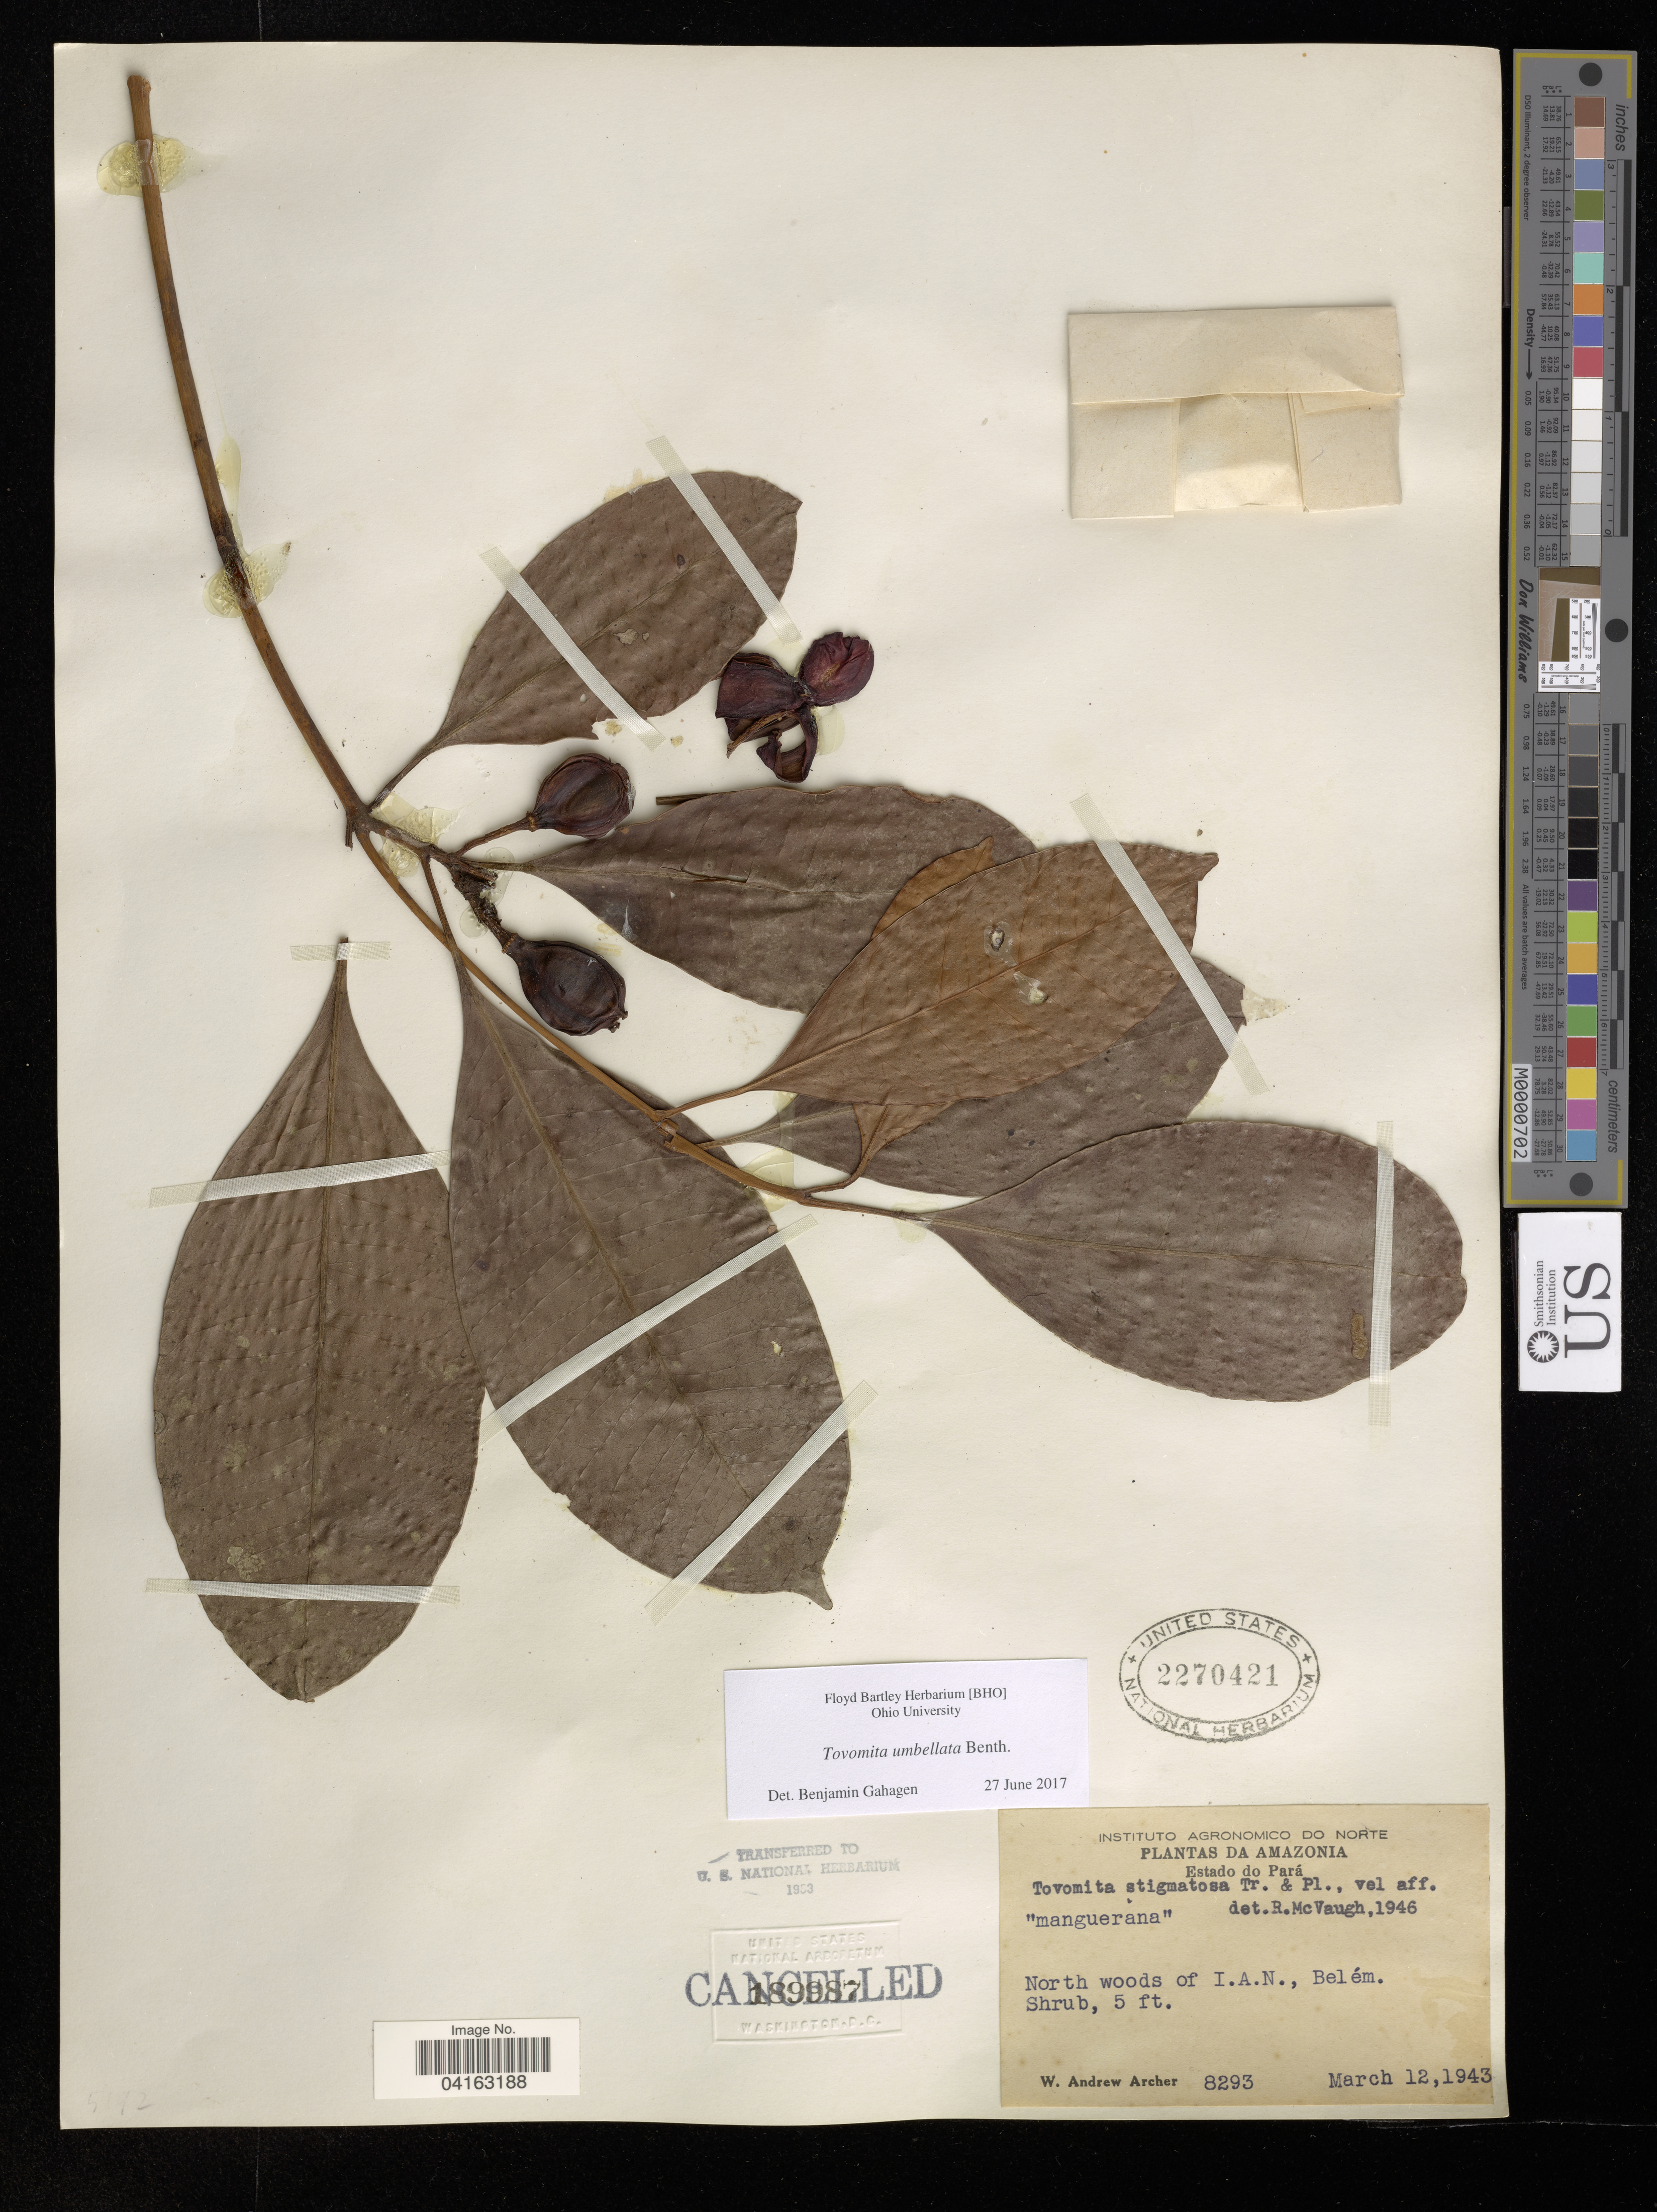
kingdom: Plantae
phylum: Tracheophyta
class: Magnoliopsida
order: Malpighiales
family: Clusiaceae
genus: Tovomita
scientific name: Tovomita umbellata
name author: Benth.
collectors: W. A. Archer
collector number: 8293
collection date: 1943-03-12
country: Brazil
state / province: Amazonas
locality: Estado do Pará. North woods of I.A.N., Belém.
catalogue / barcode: US 2270421